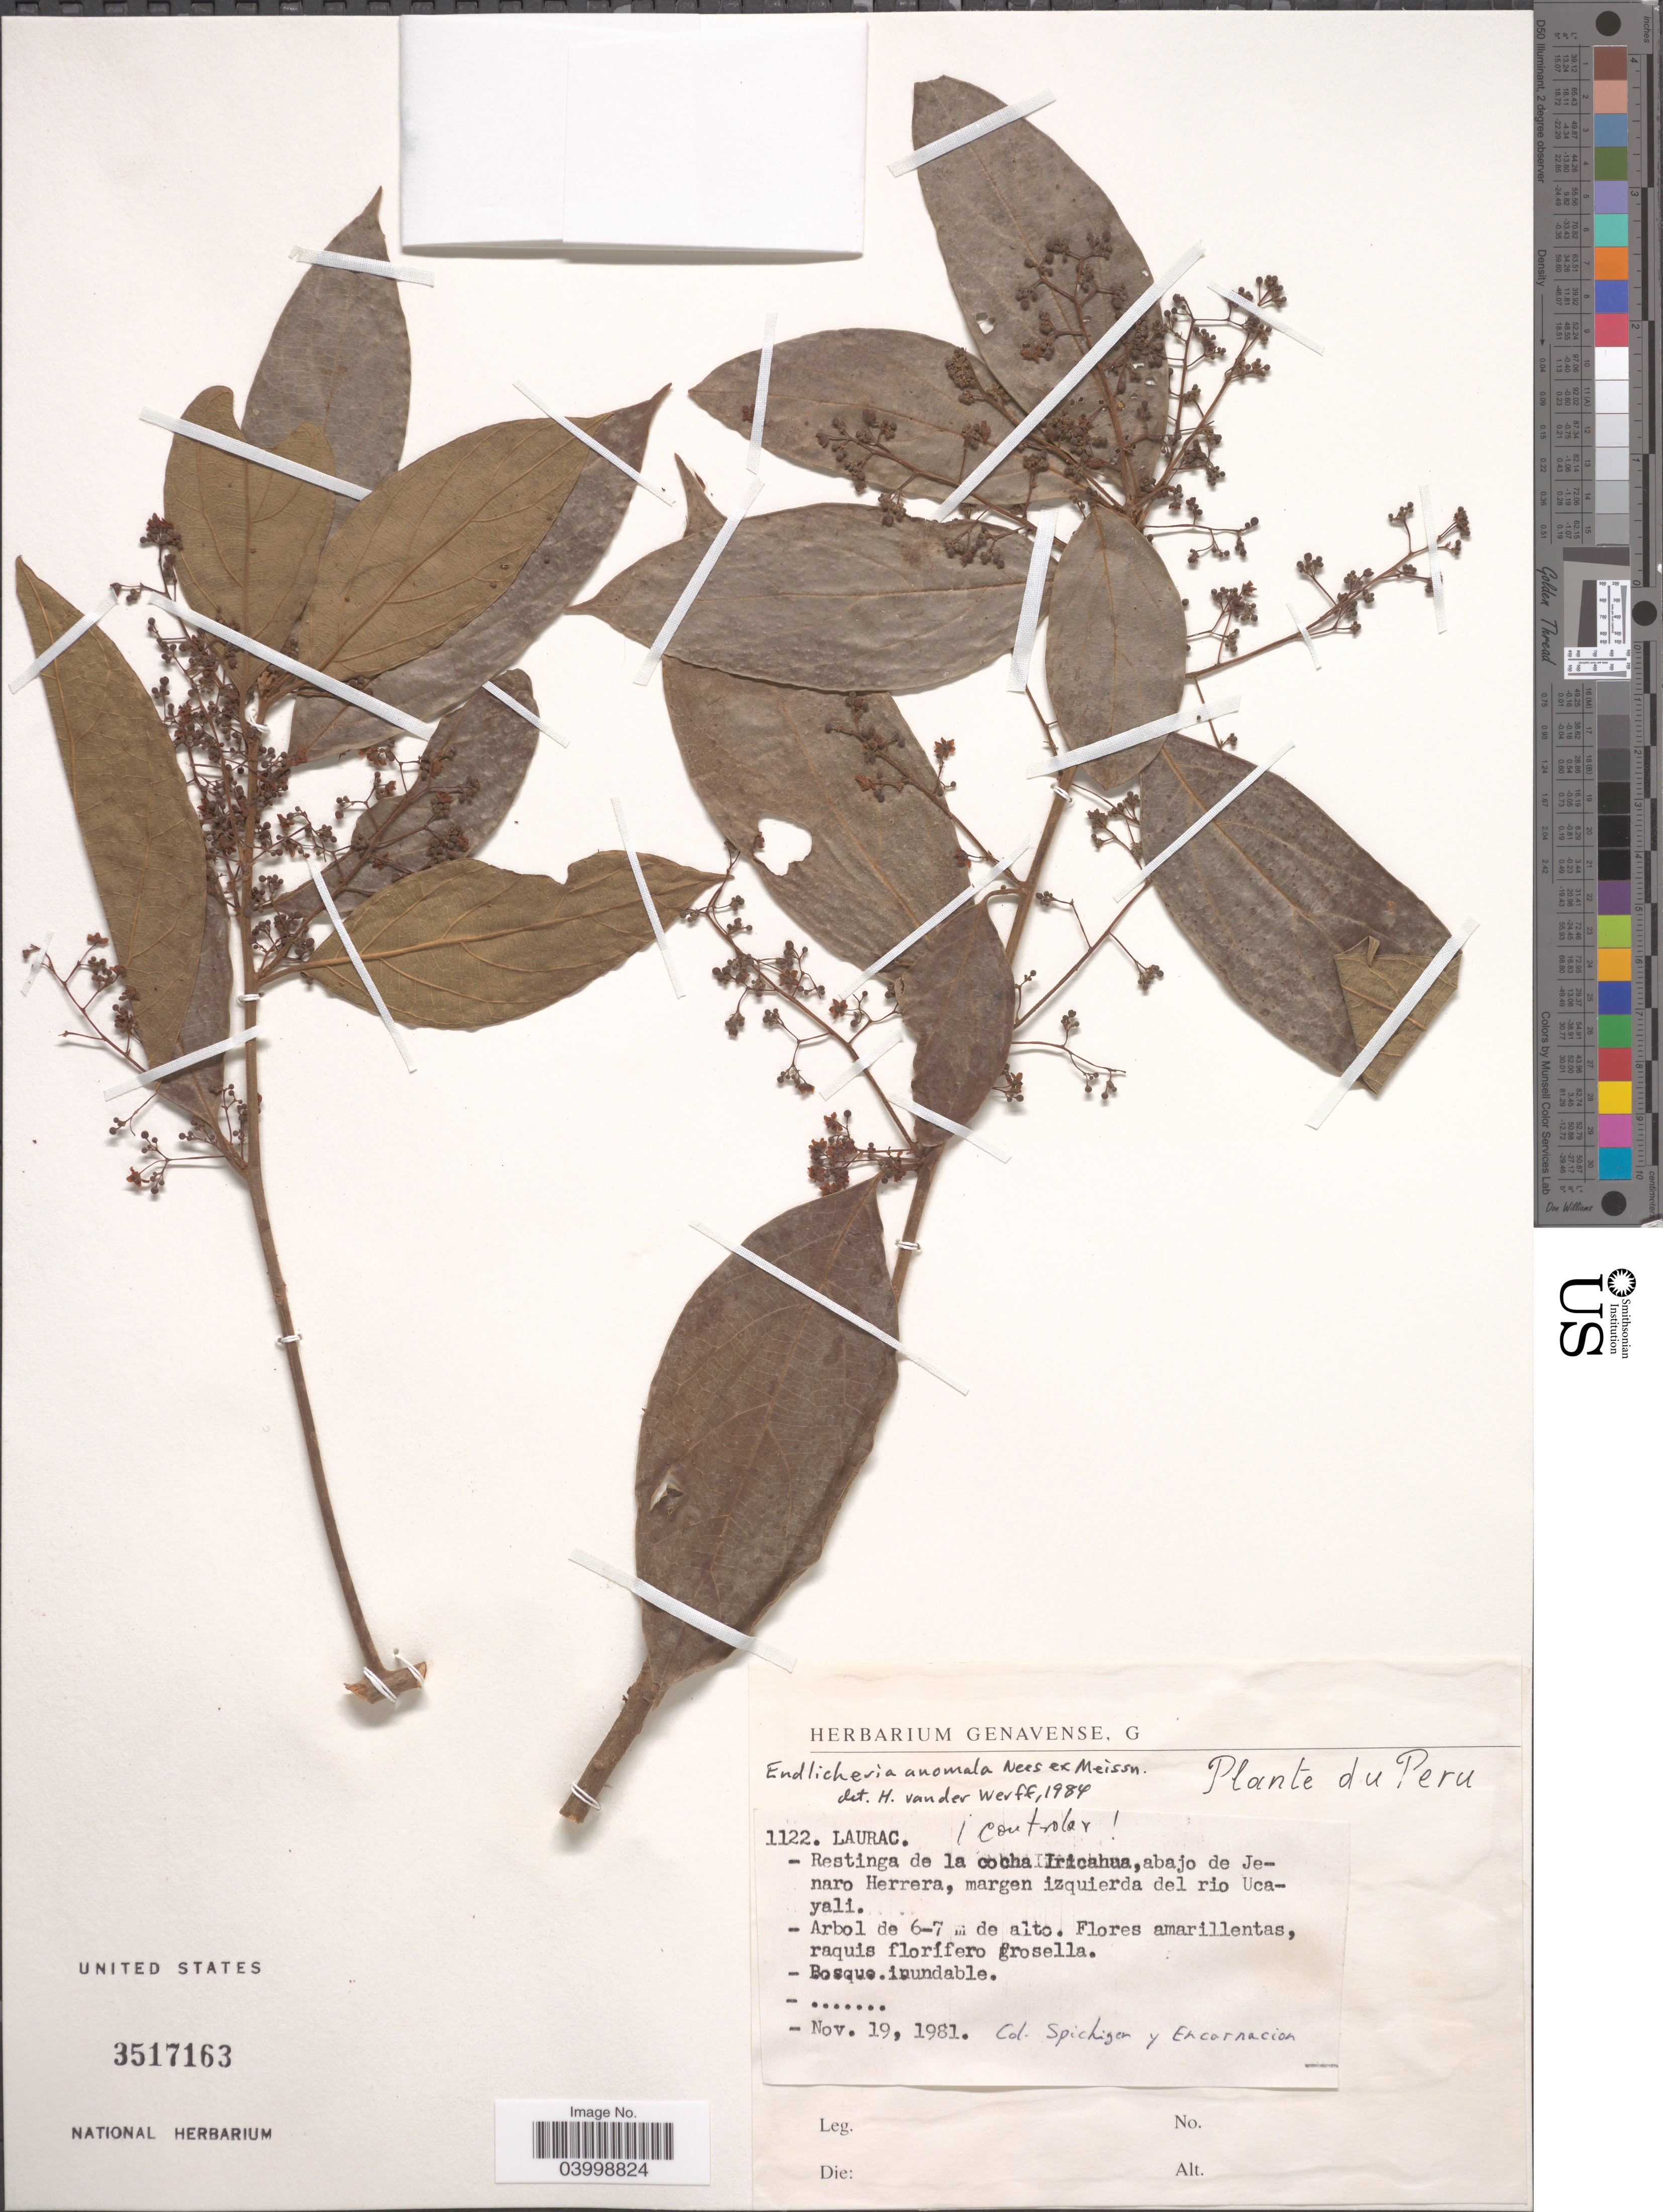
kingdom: Plantae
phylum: Tracheophyta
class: Magnoliopsida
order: Laurales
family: Lauraceae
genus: Endlicheria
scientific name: Endlicheria anomala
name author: Nees ex Meisn.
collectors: Spichiger & -- Encarnacion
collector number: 1122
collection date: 1981-11-19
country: Peru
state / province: Ucayali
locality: Restinga de la cocha Iricahua, abajo de Jenaro Herera, margen izquierda del rio Ucayali.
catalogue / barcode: US 3517163